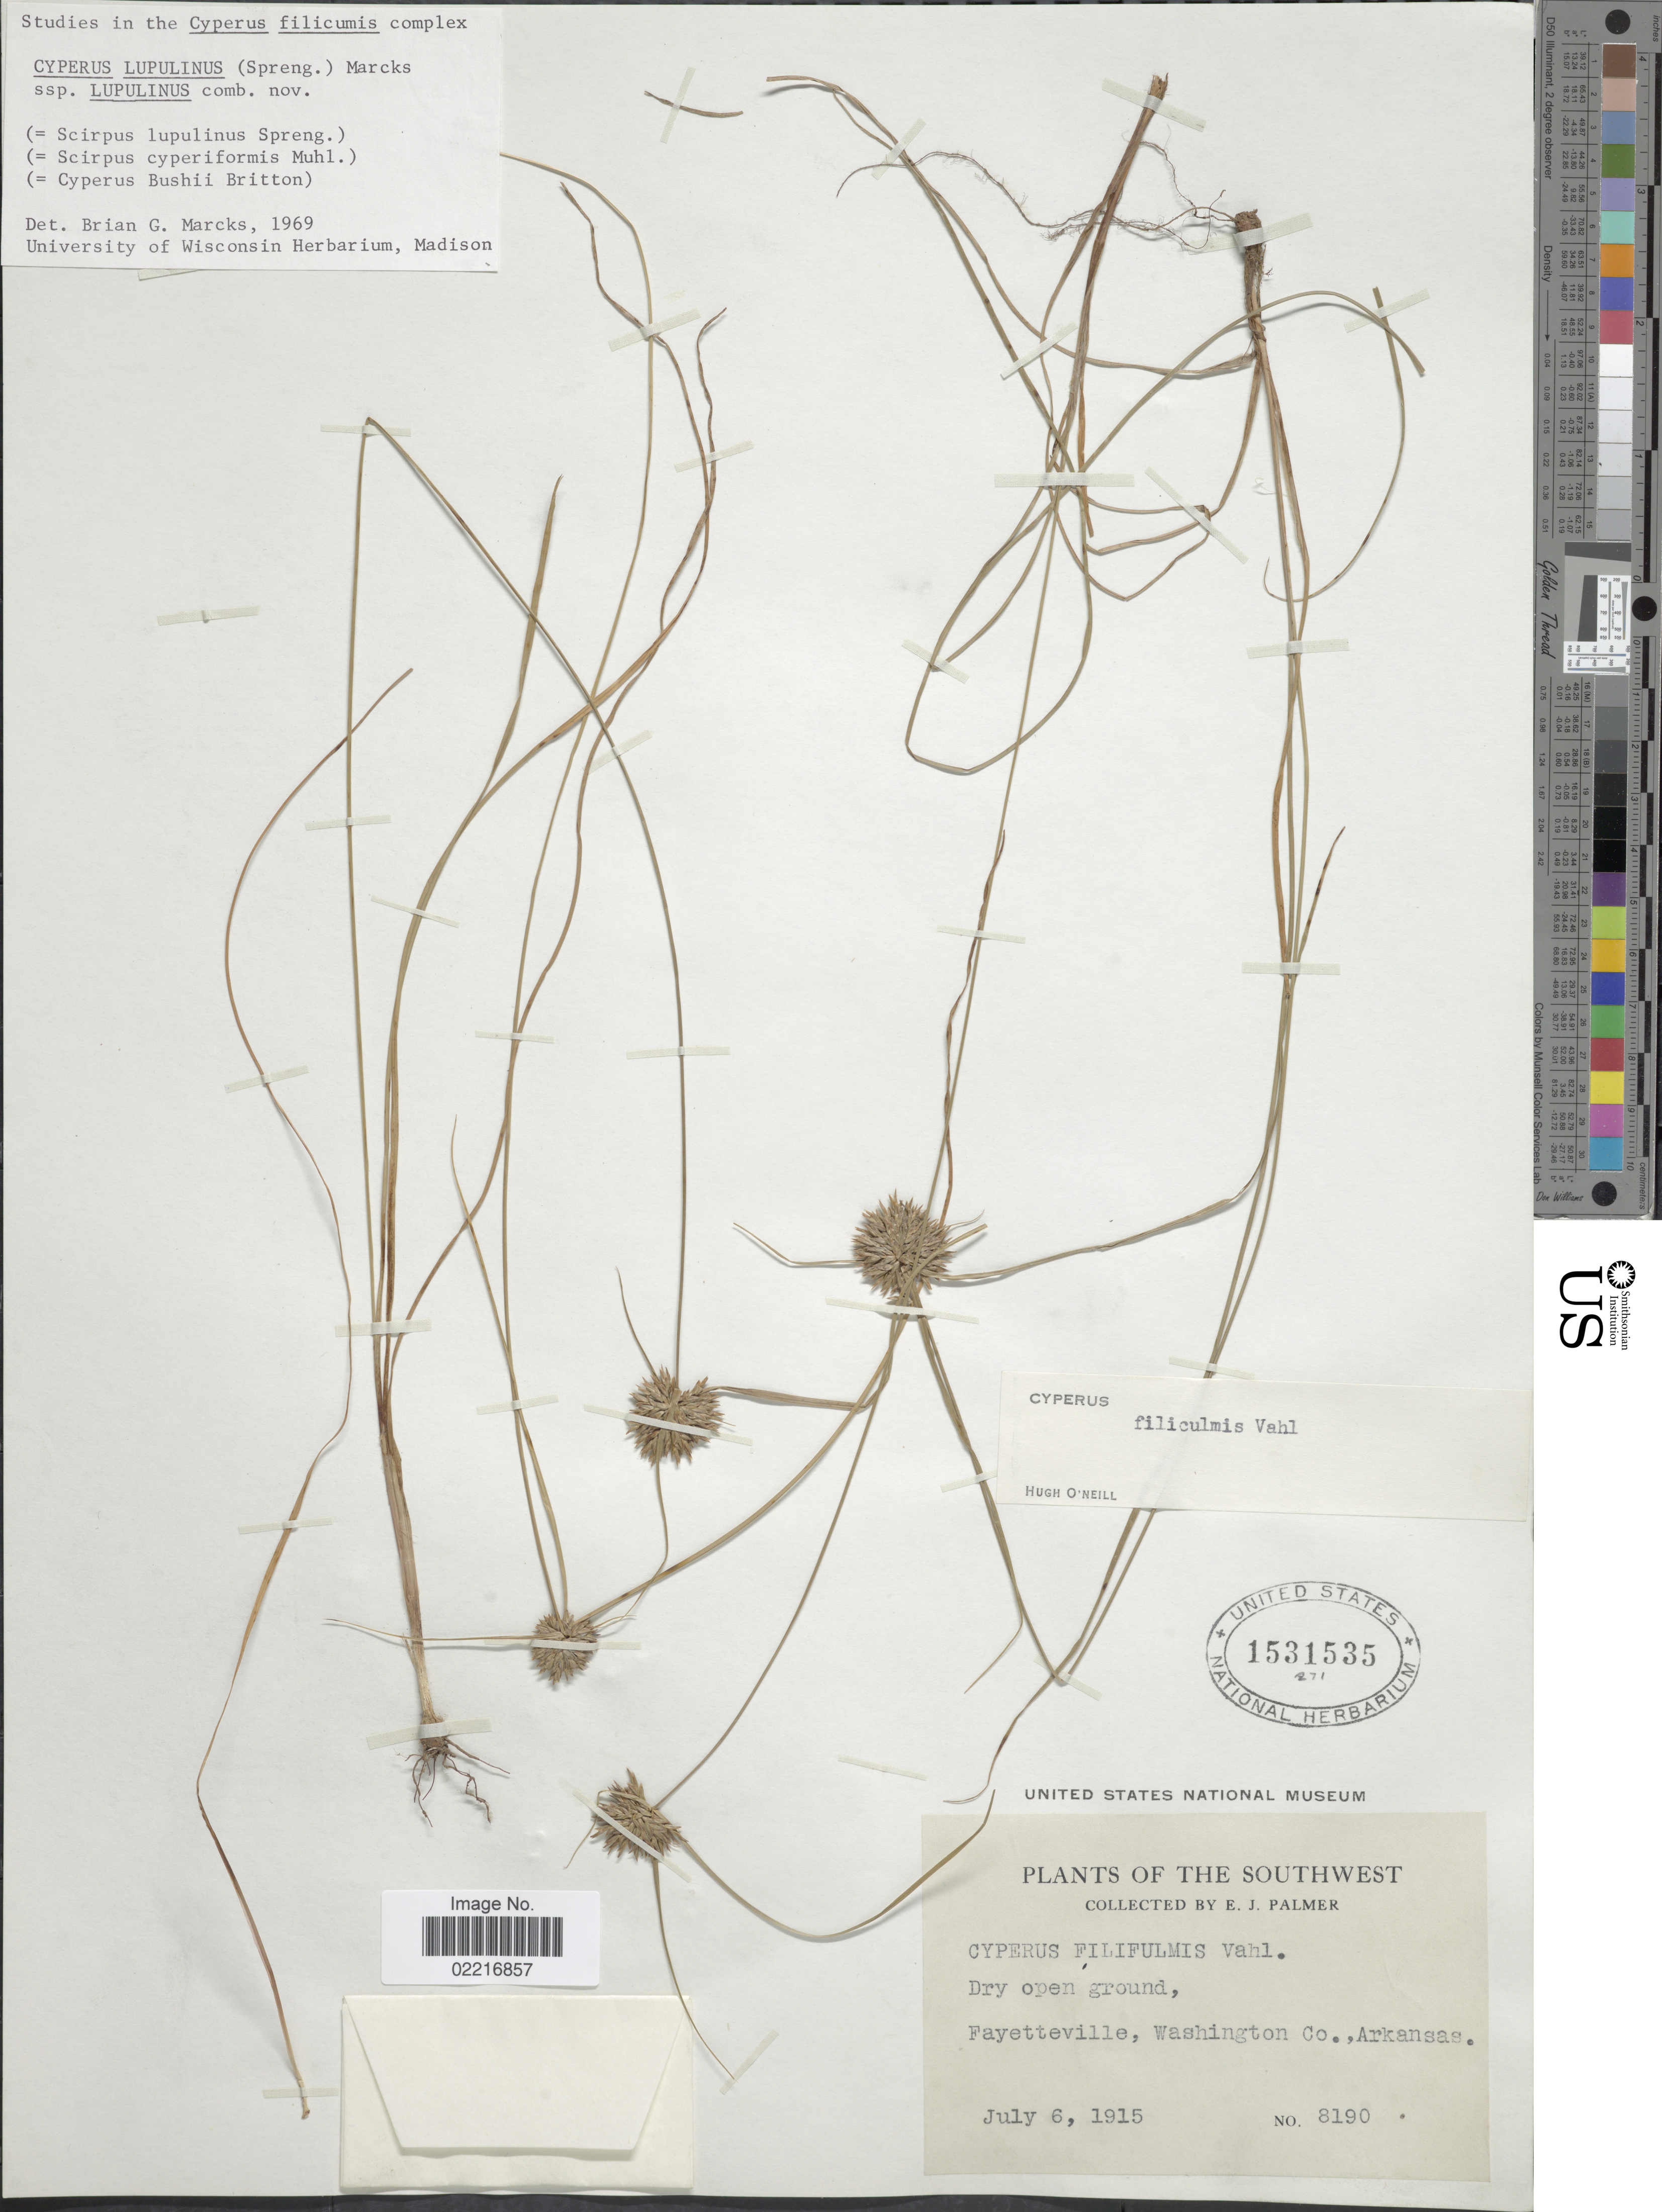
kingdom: Plantae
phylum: Tracheophyta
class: Liliopsida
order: Poales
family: Cyperaceae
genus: Cyperus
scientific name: Cyperus lupulinus subsp. lupulinus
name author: (Spreng.) Marcks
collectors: E. J. Palmer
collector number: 8190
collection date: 1915-07-06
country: United States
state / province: Arkansas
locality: Fayetteville, Washington Co.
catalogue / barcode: US 1531535